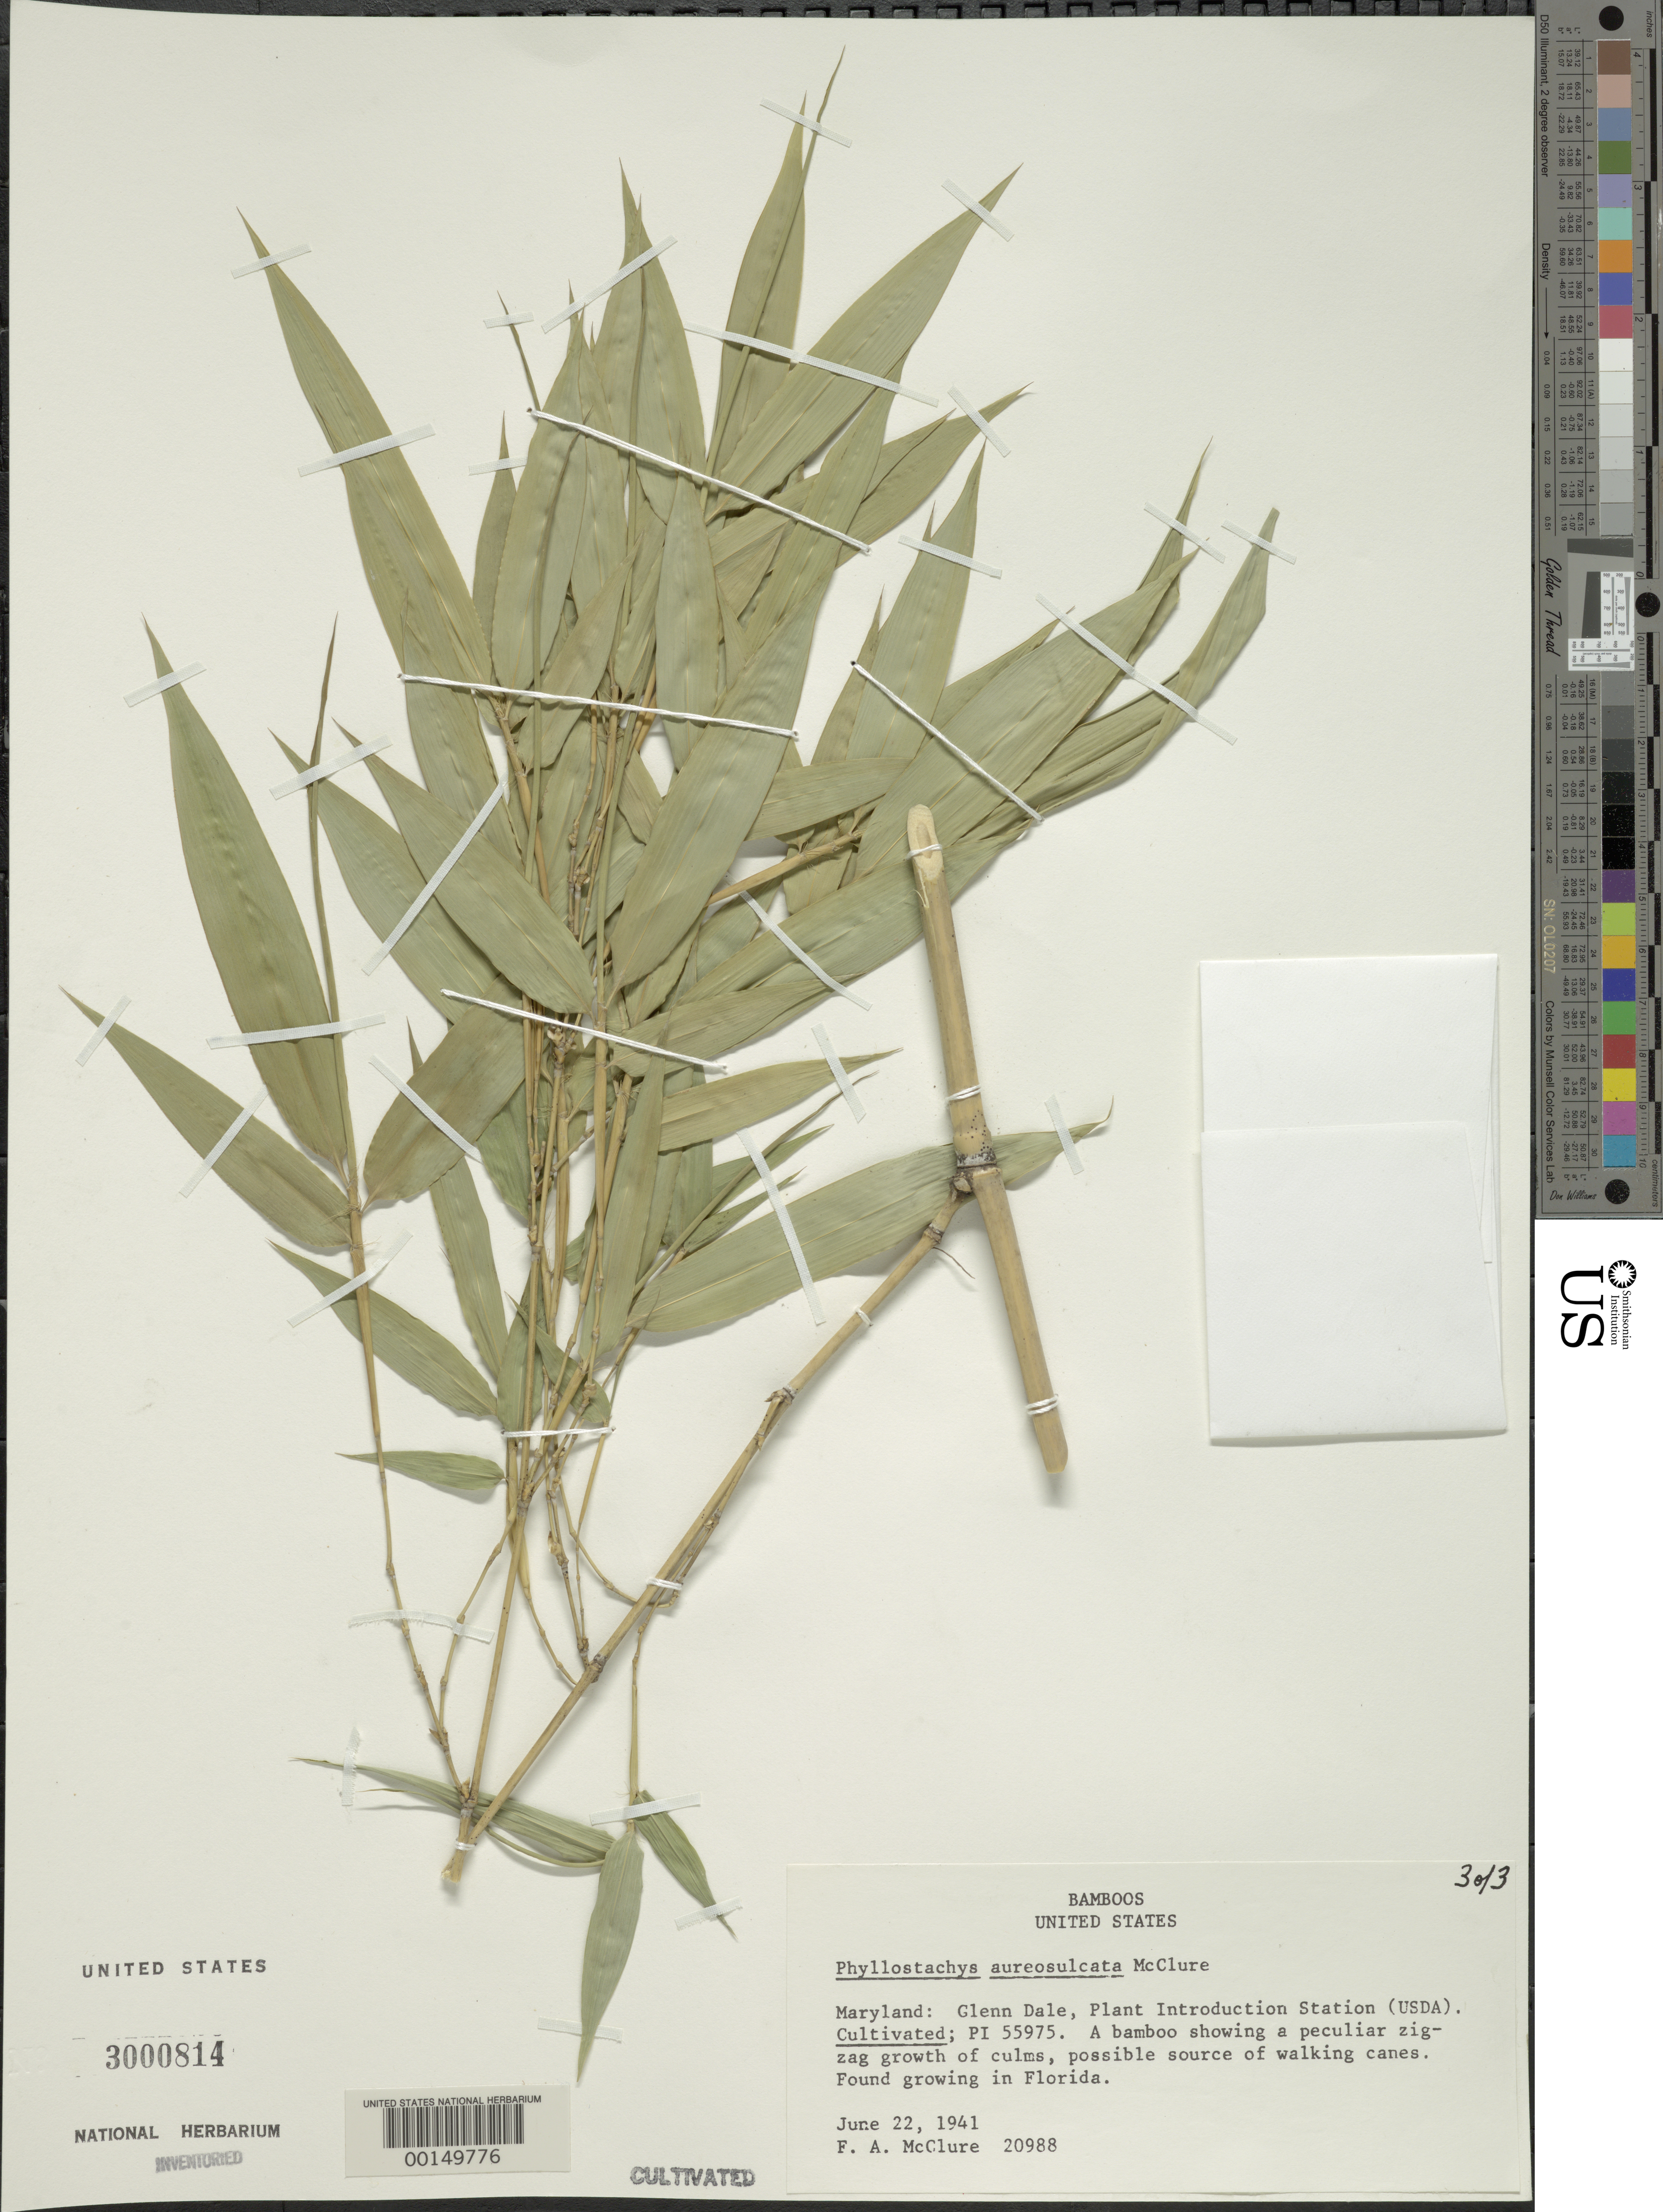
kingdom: Plantae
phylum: Tracheophyta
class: Liliopsida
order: Poales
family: Poaceae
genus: Phyllostachys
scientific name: Phyllostachys aureosulcata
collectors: F. A. McClure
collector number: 20988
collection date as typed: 22 Jun 1941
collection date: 1941-06-22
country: United States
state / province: Maryland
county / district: Prince George's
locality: Glenn dale, plant intro. station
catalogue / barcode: US 3000814